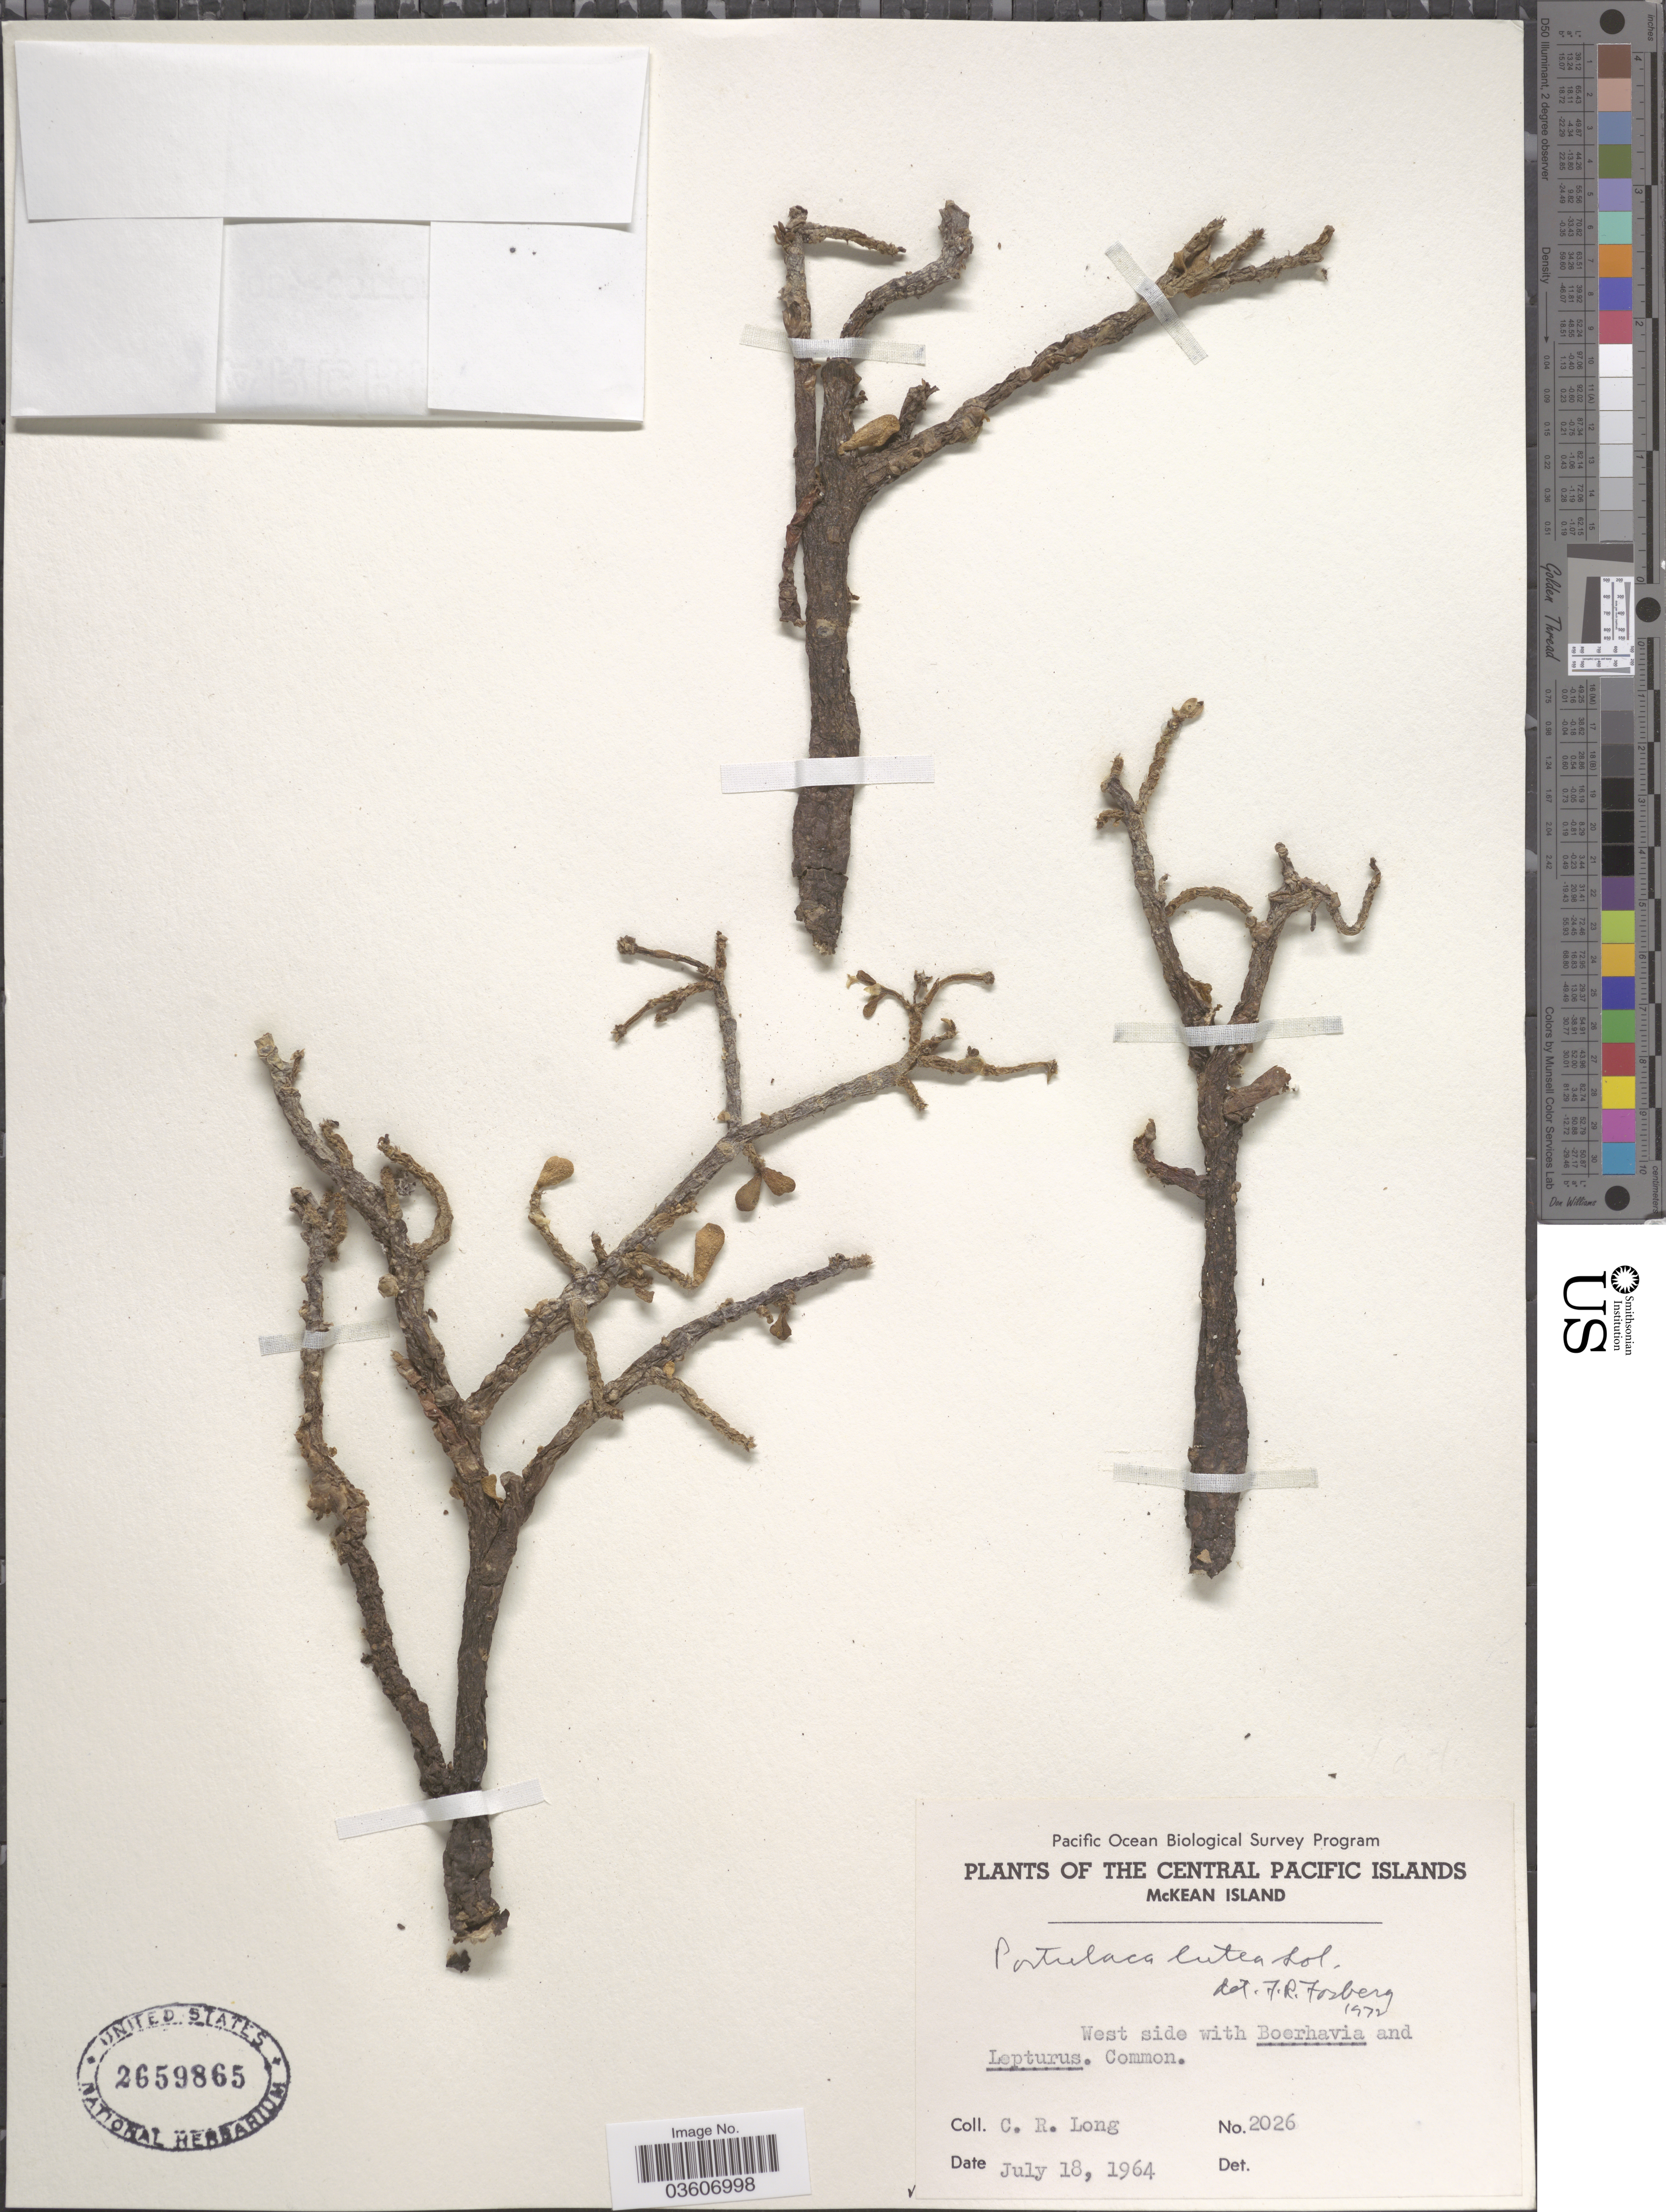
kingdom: Plantae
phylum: Tracheophyta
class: Magnoliopsida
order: Caryophyllales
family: Portulacaceae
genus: Portulaca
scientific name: Portulaca lutea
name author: Sol. ex G. Forst.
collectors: C. R. Long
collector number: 2026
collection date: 1964-07-18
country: Kiribati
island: McKean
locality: The Central Pacific Islands. McKean Island. West side.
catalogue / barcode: US 2659865